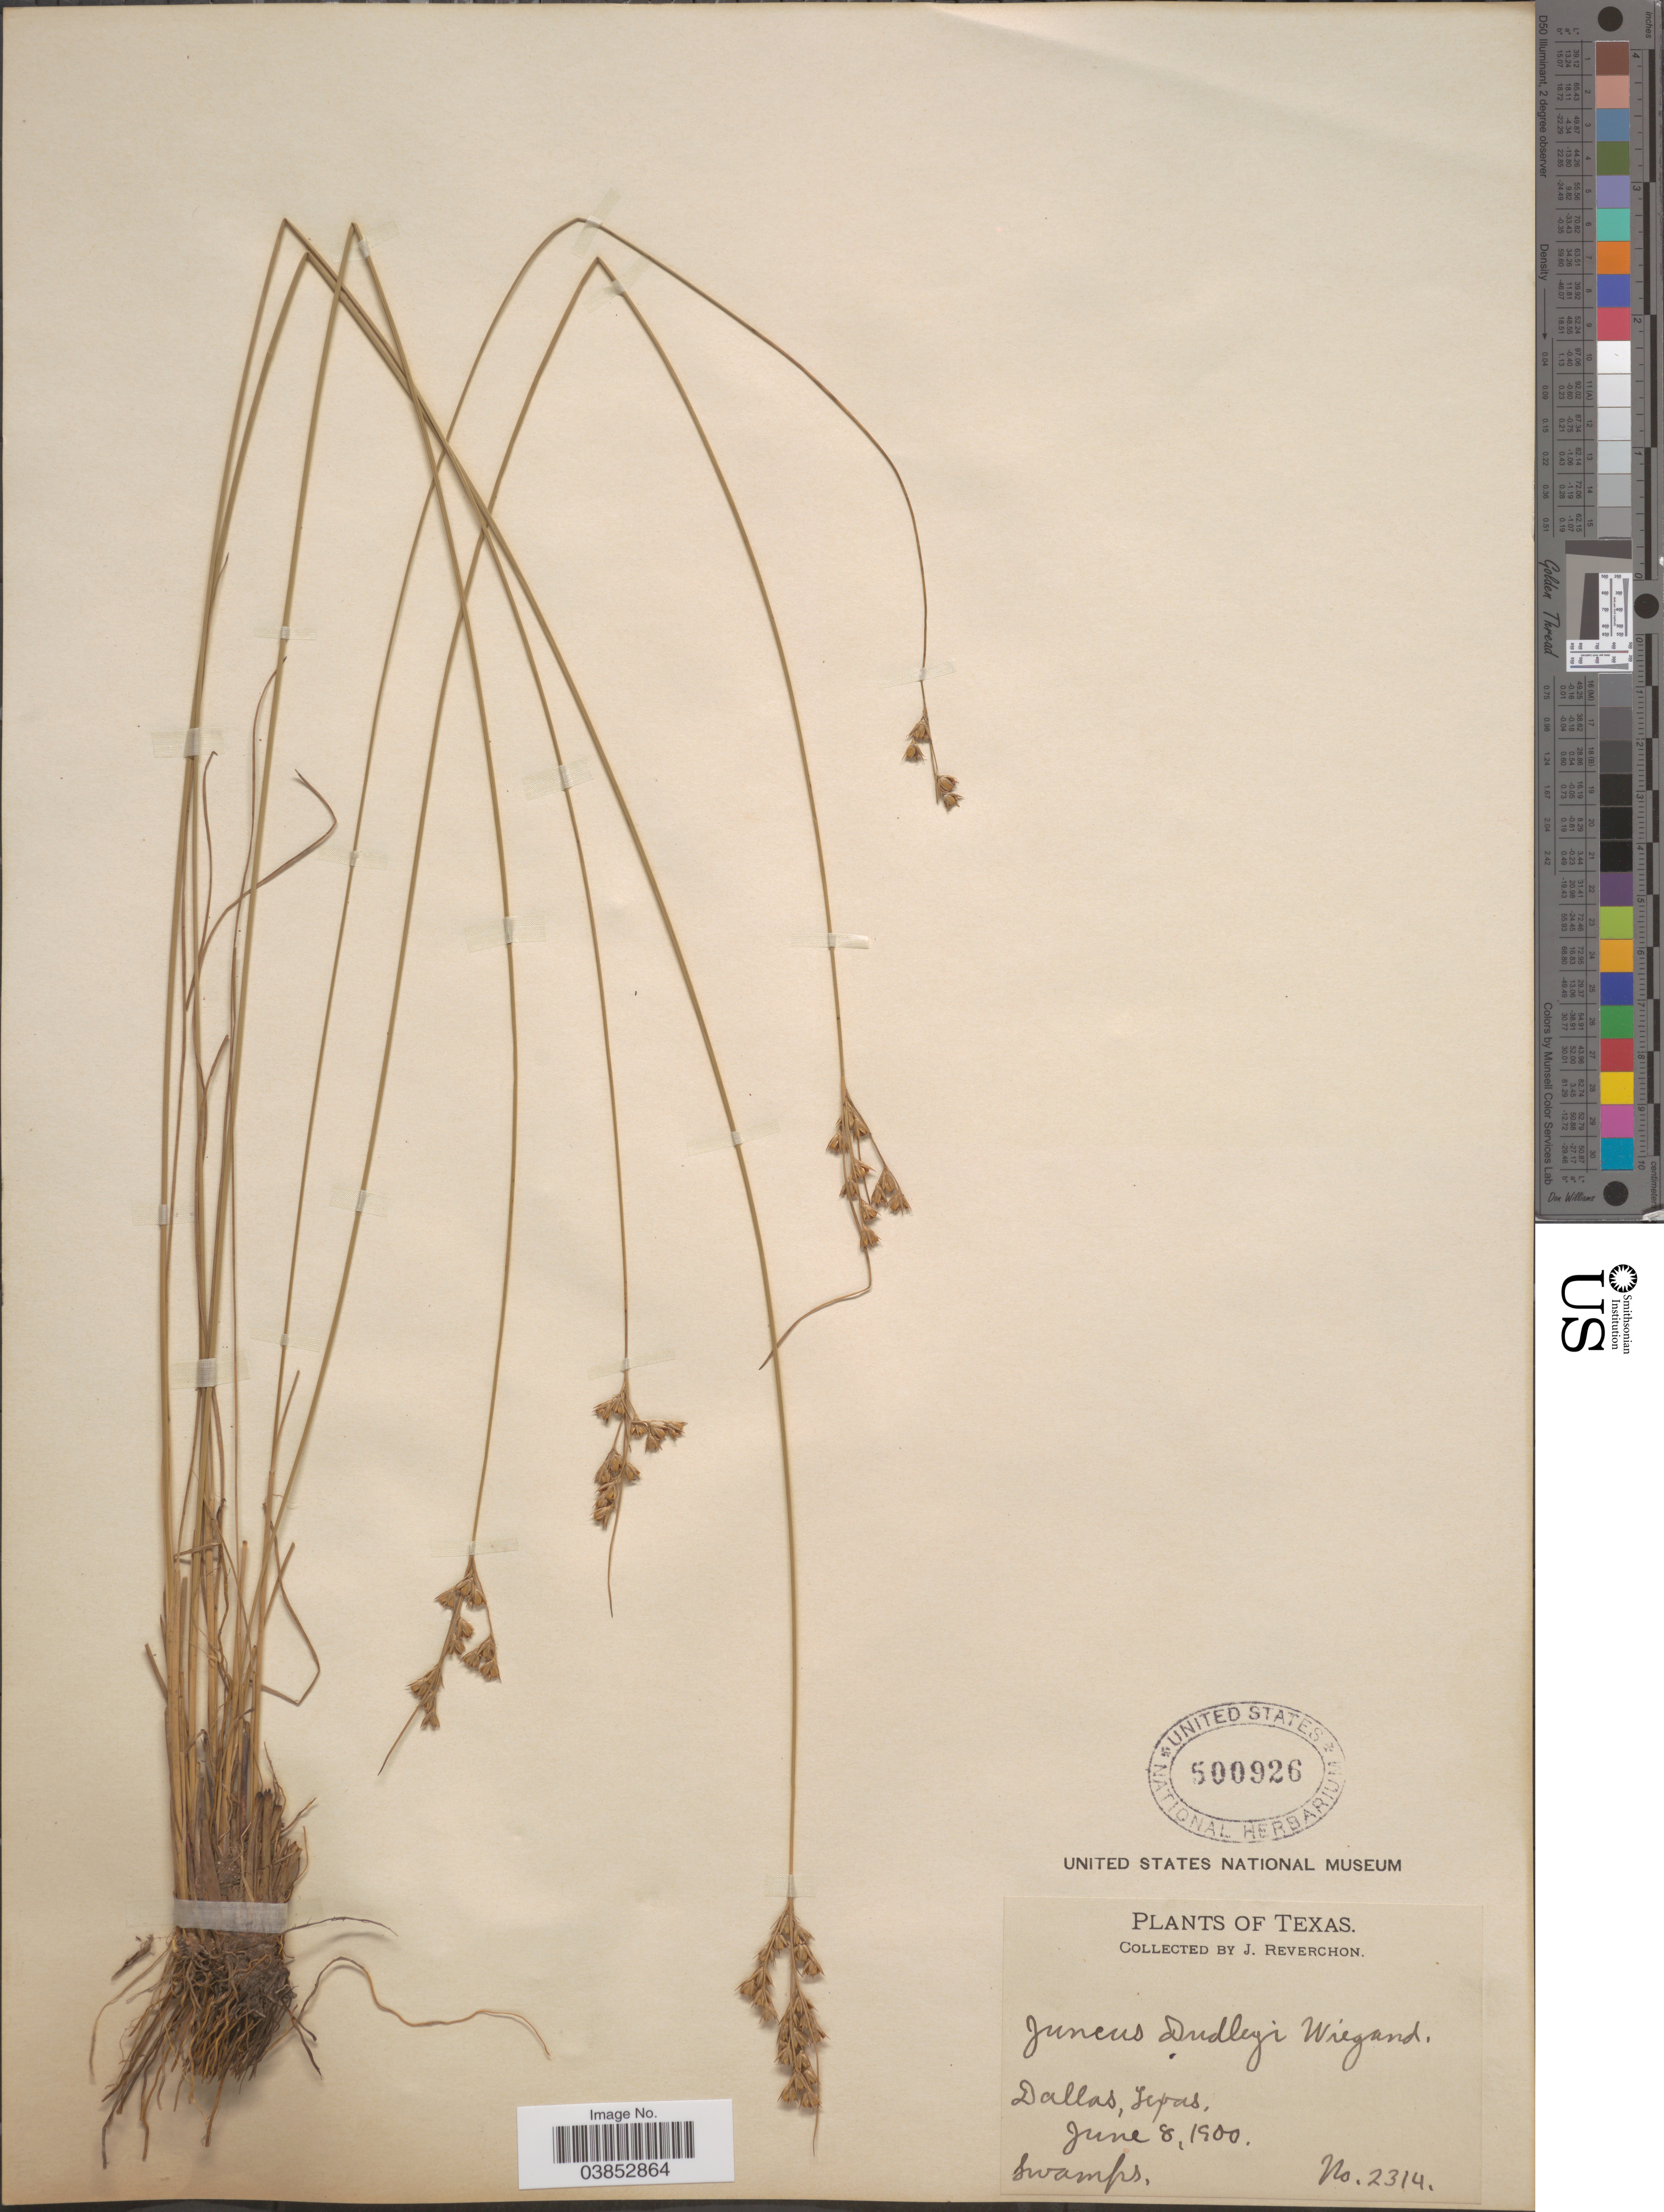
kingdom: Plantae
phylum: Tracheophyta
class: Liliopsida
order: Poales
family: Juncaceae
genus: Juncus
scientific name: Juncus dudleyi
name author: Wiegand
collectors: J. Reverchon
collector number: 2314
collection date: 1900-06-08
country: United States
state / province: Texas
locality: Dallas.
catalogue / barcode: US 500926